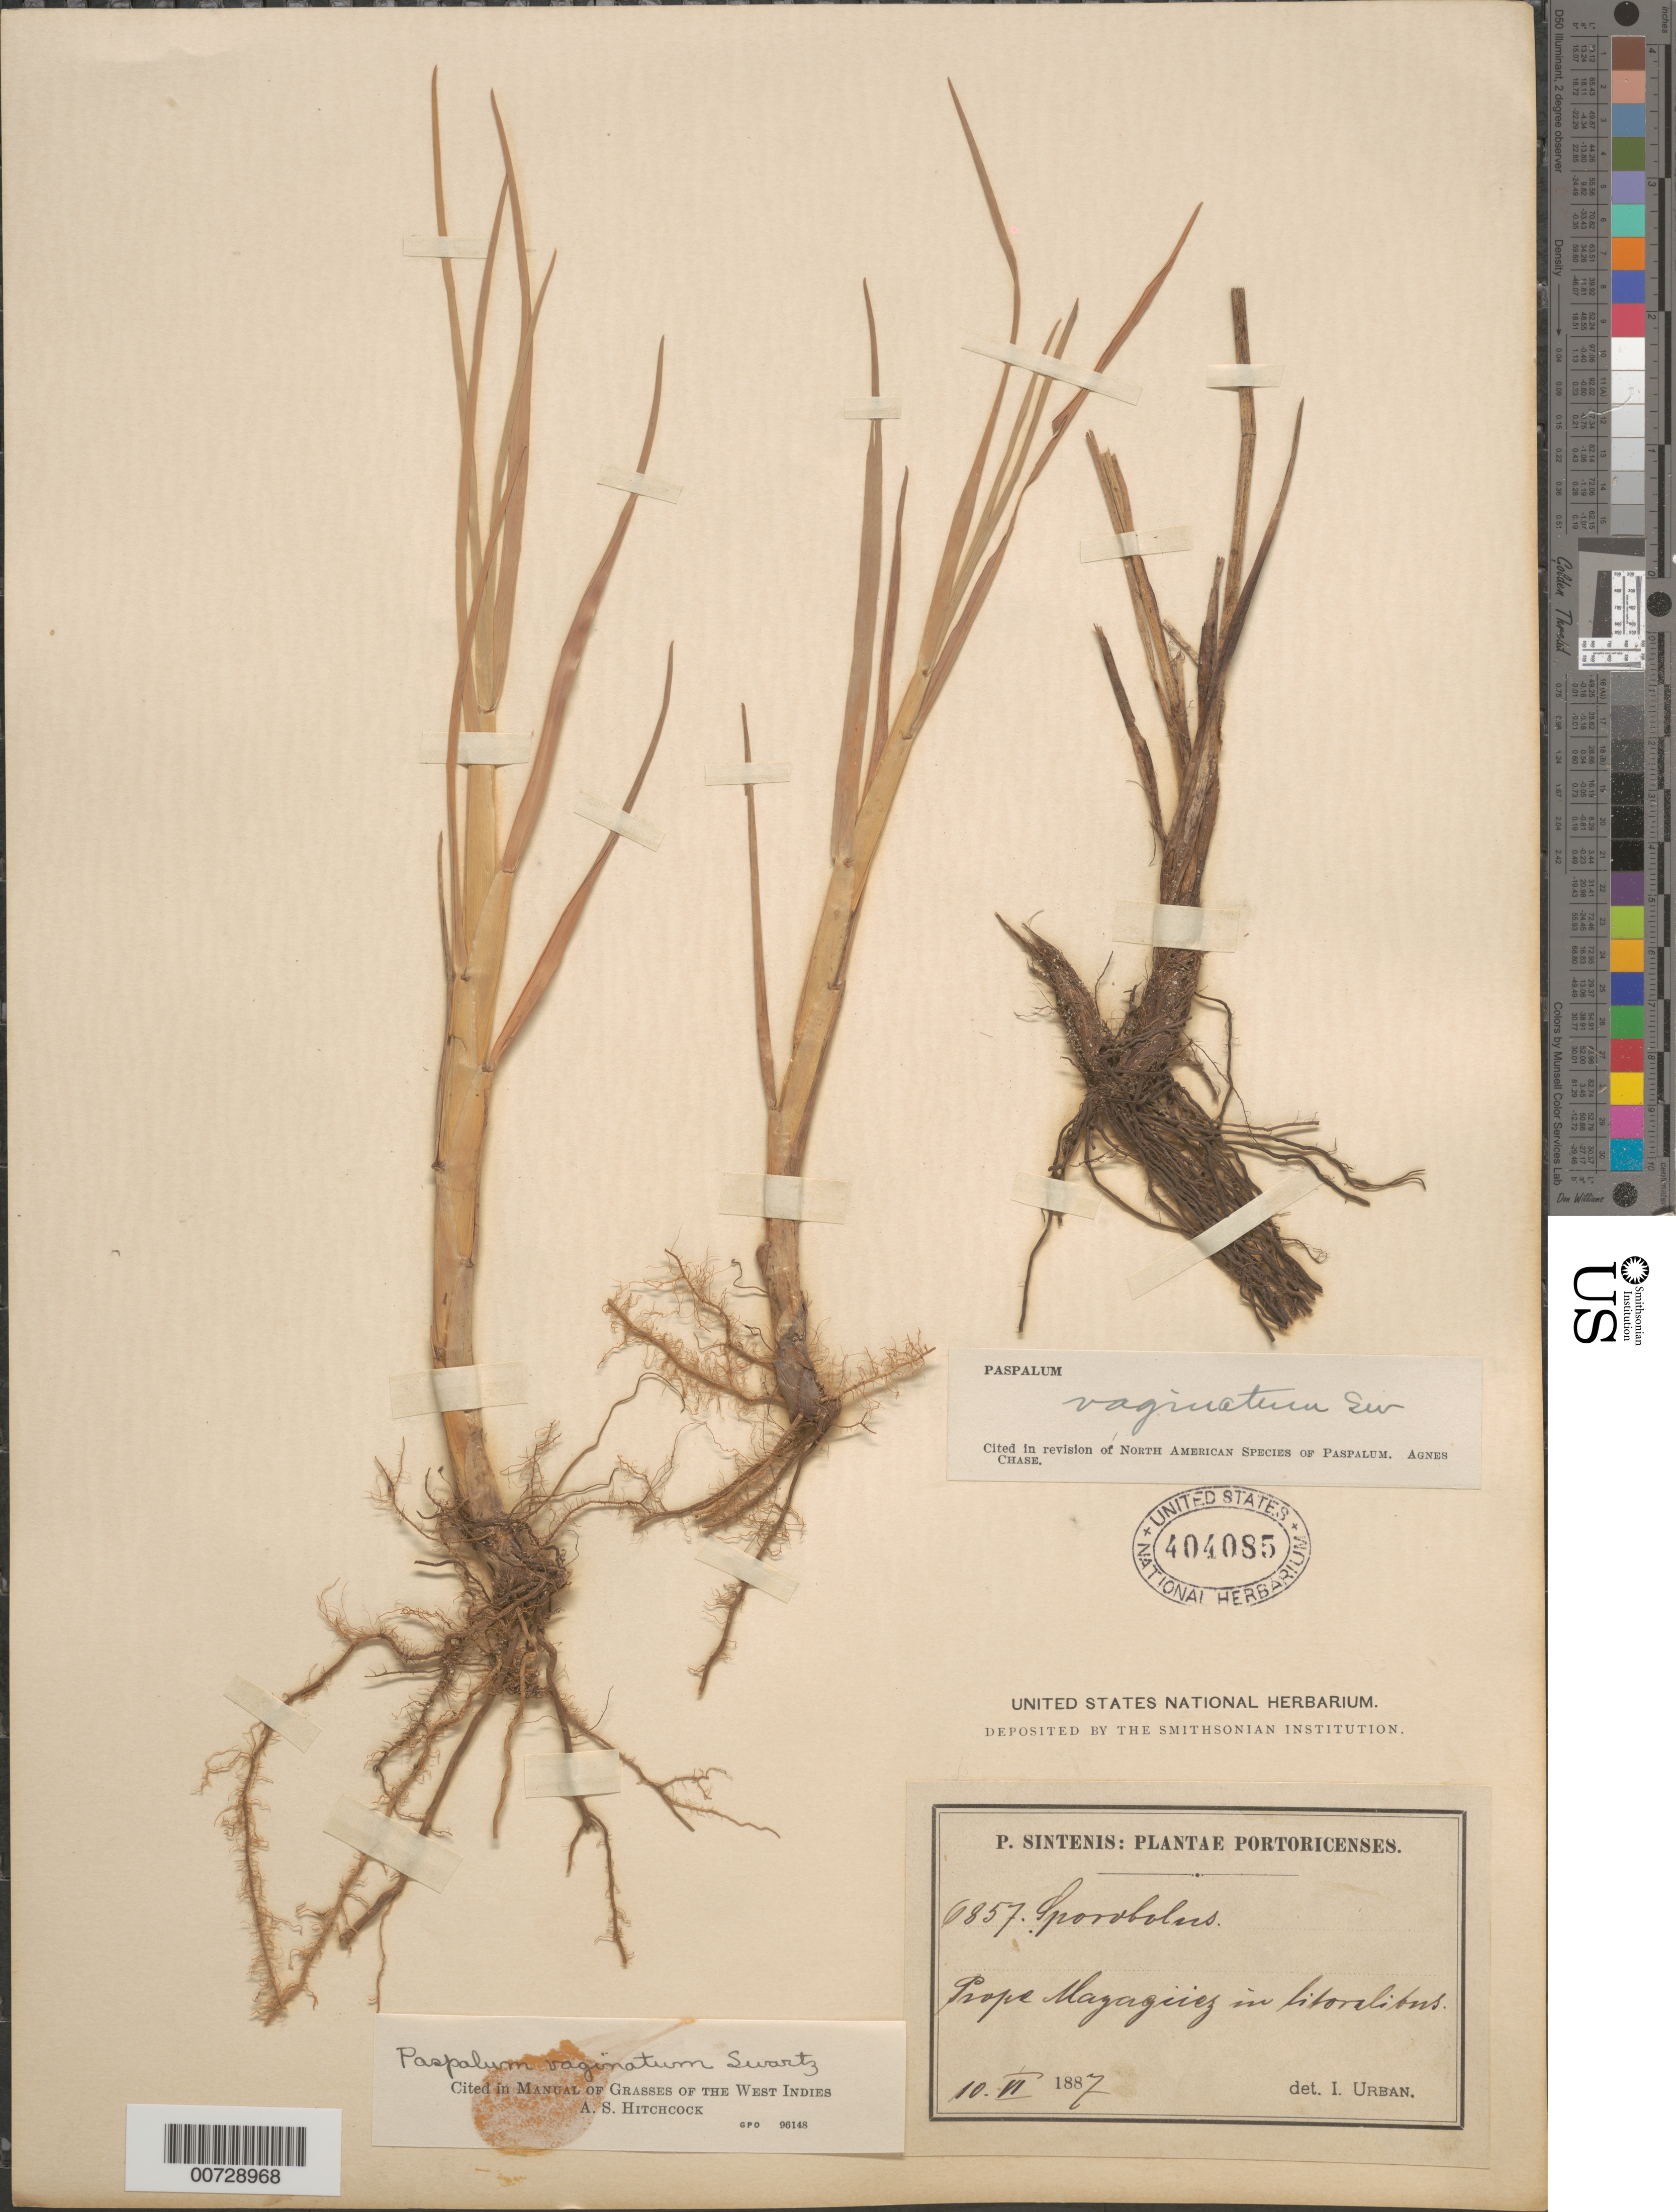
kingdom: Plantae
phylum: Tracheophyta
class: Liliopsida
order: Poales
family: Poaceae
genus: Paspalum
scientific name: Paspalum distichum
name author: L.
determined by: Chase, [M.] Agnes, (US)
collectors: P. Sintenis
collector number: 6857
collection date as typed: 10 Jun 1887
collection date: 1887-06-10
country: Puerto Rico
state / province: Mayagüez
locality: Prope Mayaguez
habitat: In litoralibus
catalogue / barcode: US 404085